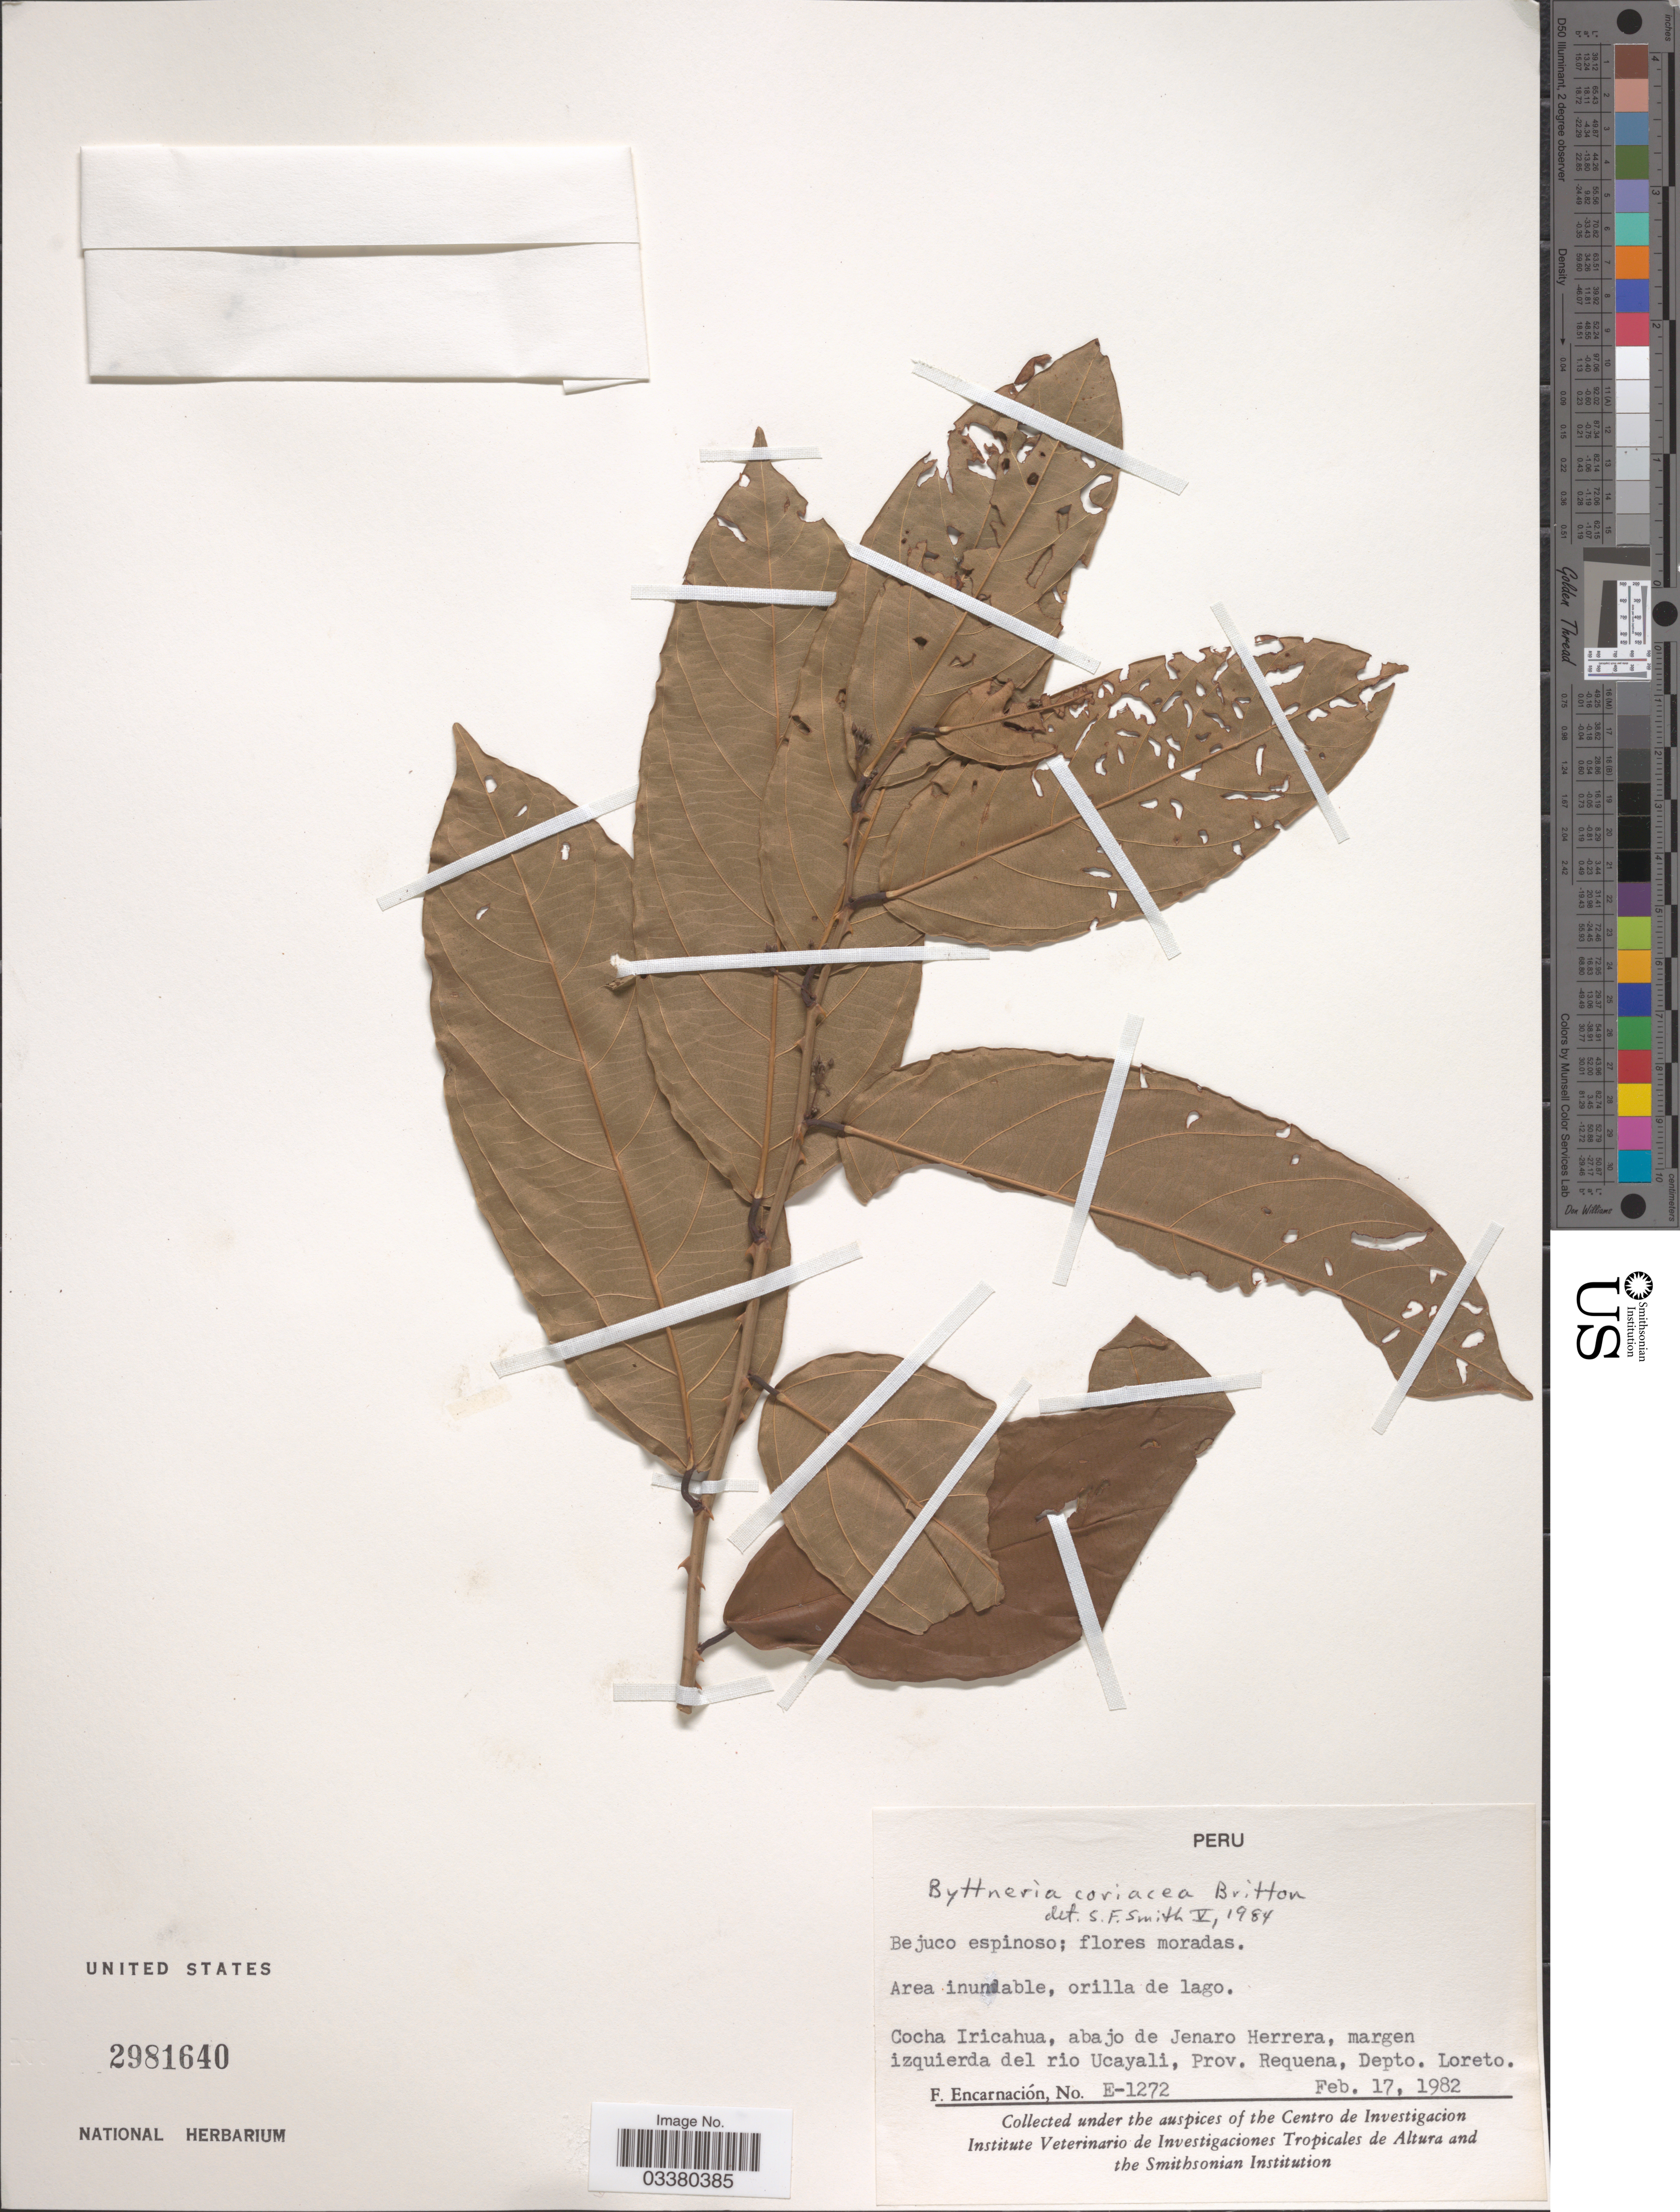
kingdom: Plantae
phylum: Tracheophyta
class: Magnoliopsida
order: Malvales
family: Malvaceae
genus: Byttneria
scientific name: Byttneria coriacea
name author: Britton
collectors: F. Encarnación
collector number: E-1272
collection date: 1982-02-17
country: Peru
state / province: Loreto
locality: Cocha Iricahua, abajo de Jenaro Herrera, margen izquierda del rio Ucayali, Prov. Requena, Depto. Loreto.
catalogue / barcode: US 2981640